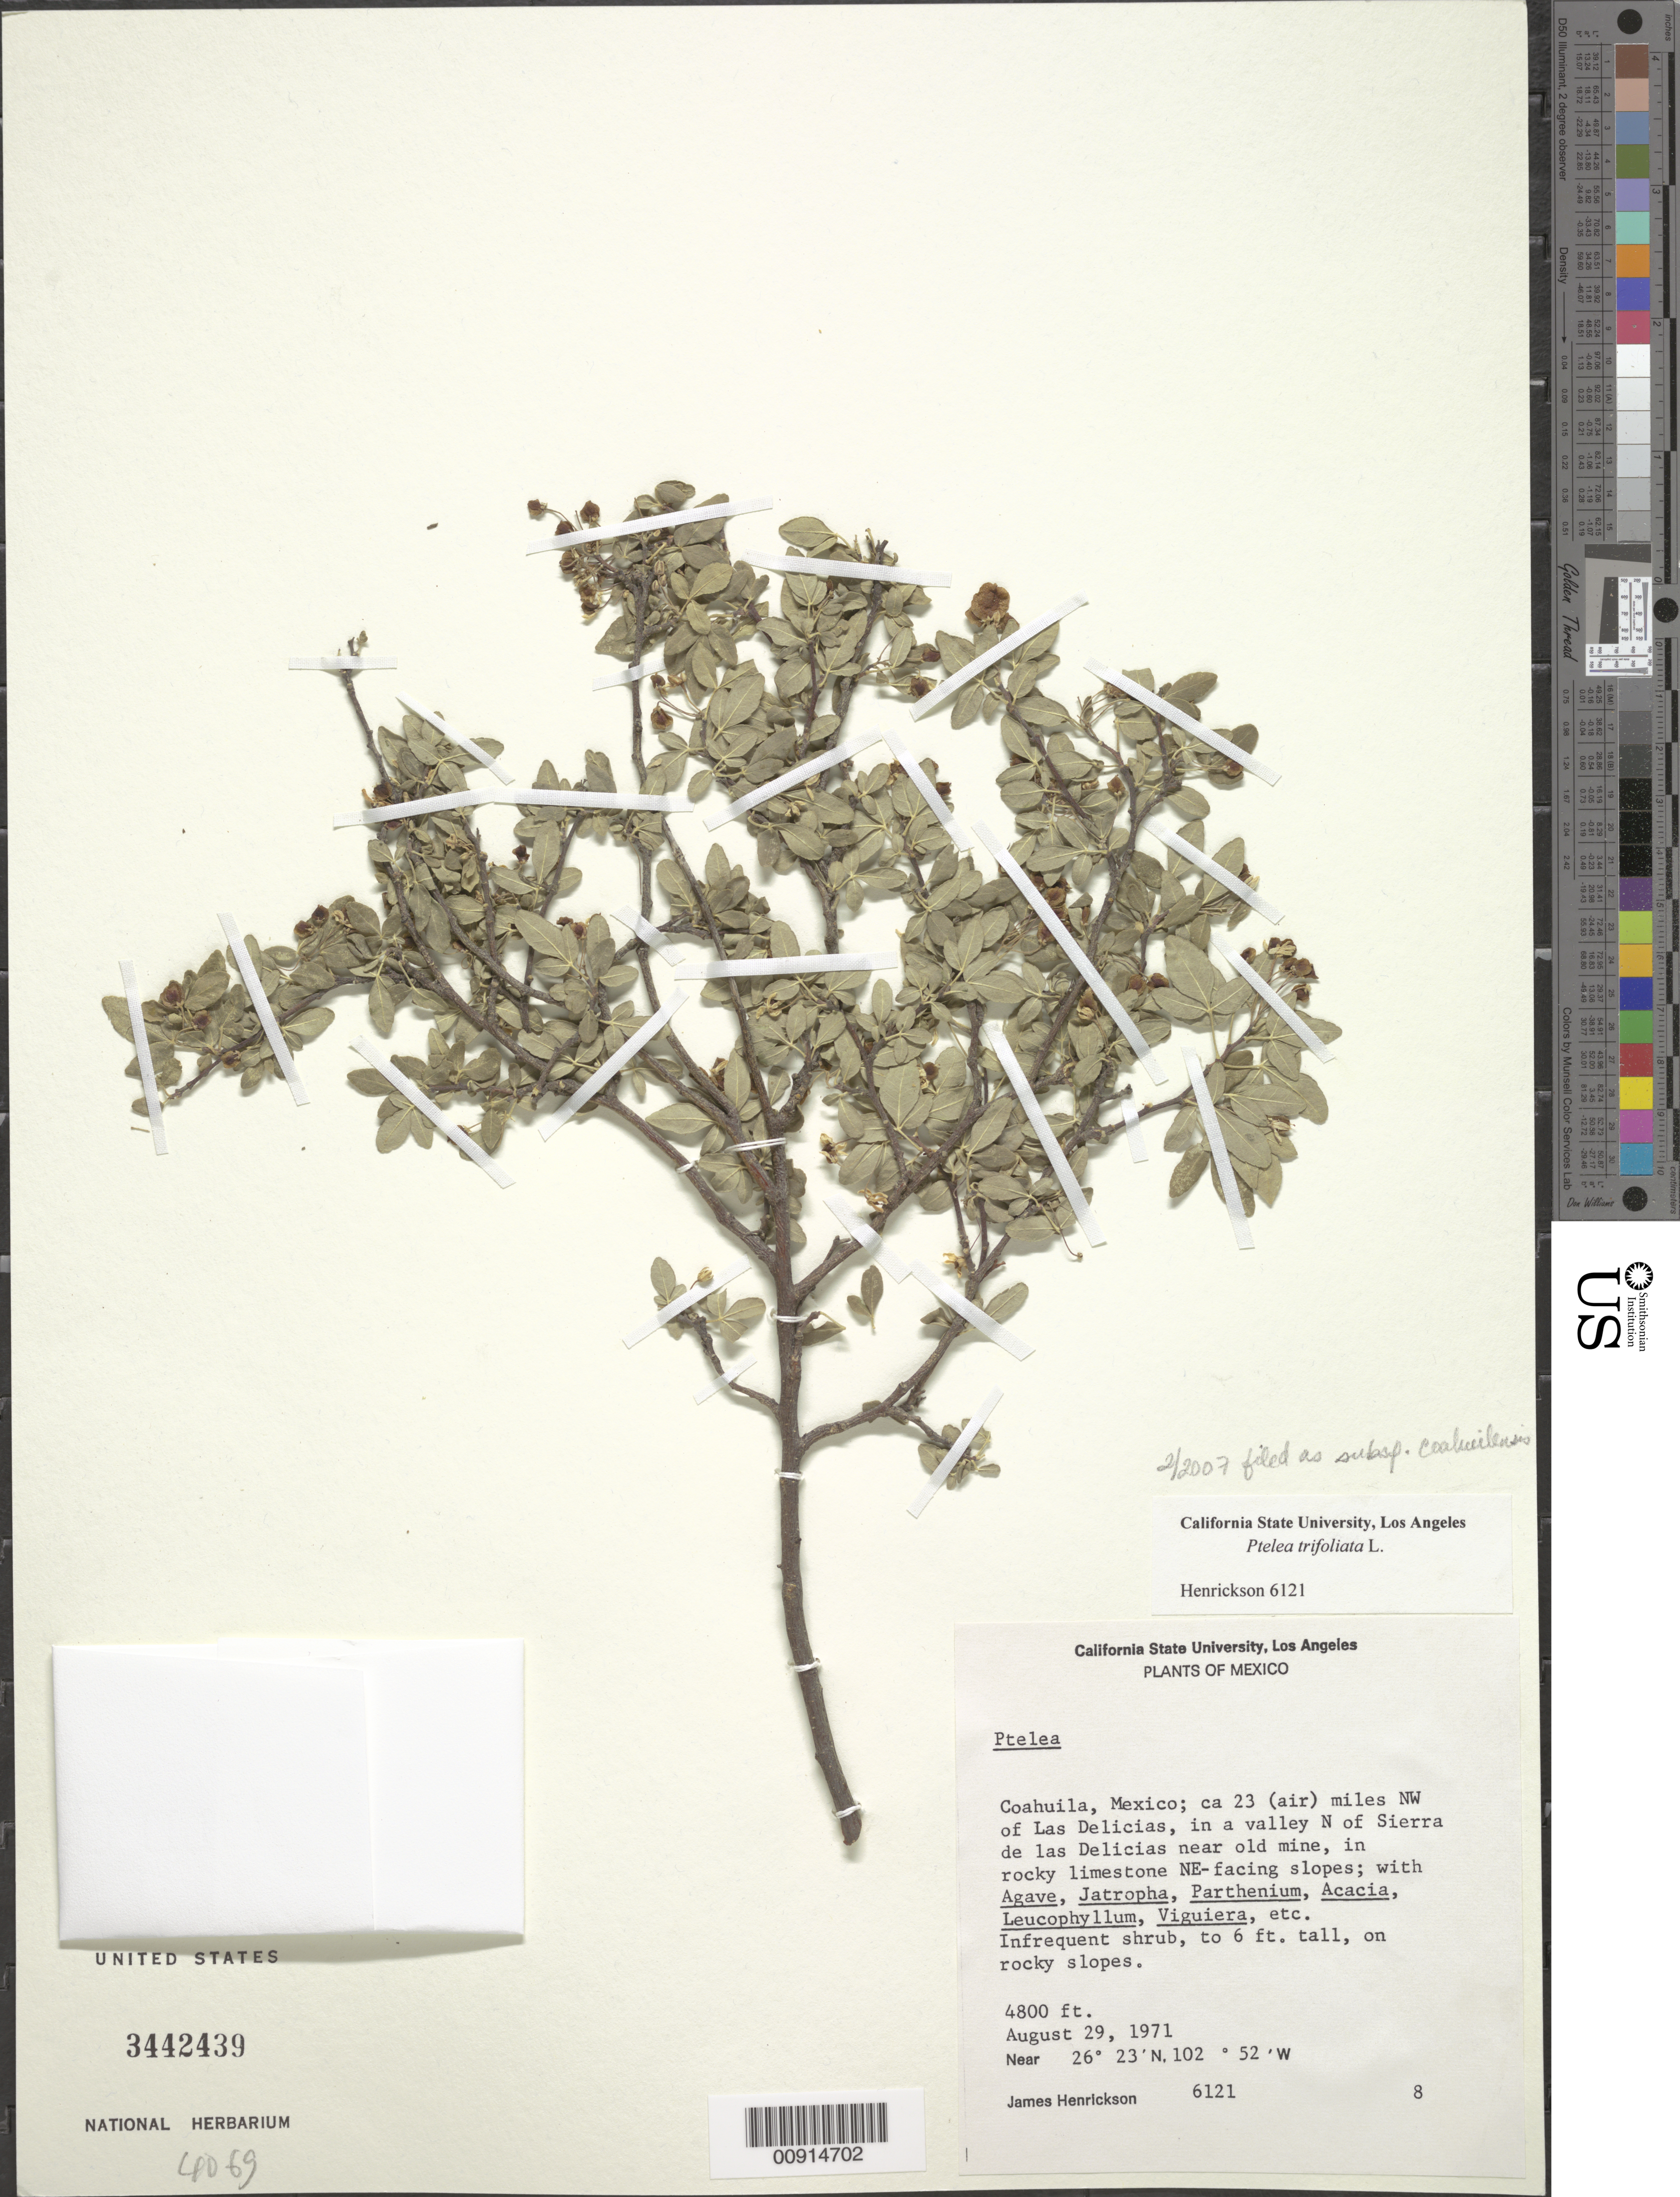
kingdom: Plantae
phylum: Tracheophyta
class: Magnoliopsida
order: Sapindales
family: Rutaceae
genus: Ptelea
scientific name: Ptelea trifoliata subsp. coahuilensis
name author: (Greene) V. L. Bailey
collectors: J. Henrickson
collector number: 6121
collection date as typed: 29 Aug 1971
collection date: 1971-08-29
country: Mexico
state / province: Coahuila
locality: Coahuila; ca. 23 (air) miles NW of Delicias, in a valley N of Sierra de las Delicias near old mine.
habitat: In rocky limestone NE-facing slopes; with Agave, Jatropha, Parthenium, Acacia, Leucophyllum, Viguiera, etc.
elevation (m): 1463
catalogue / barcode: US 3442439